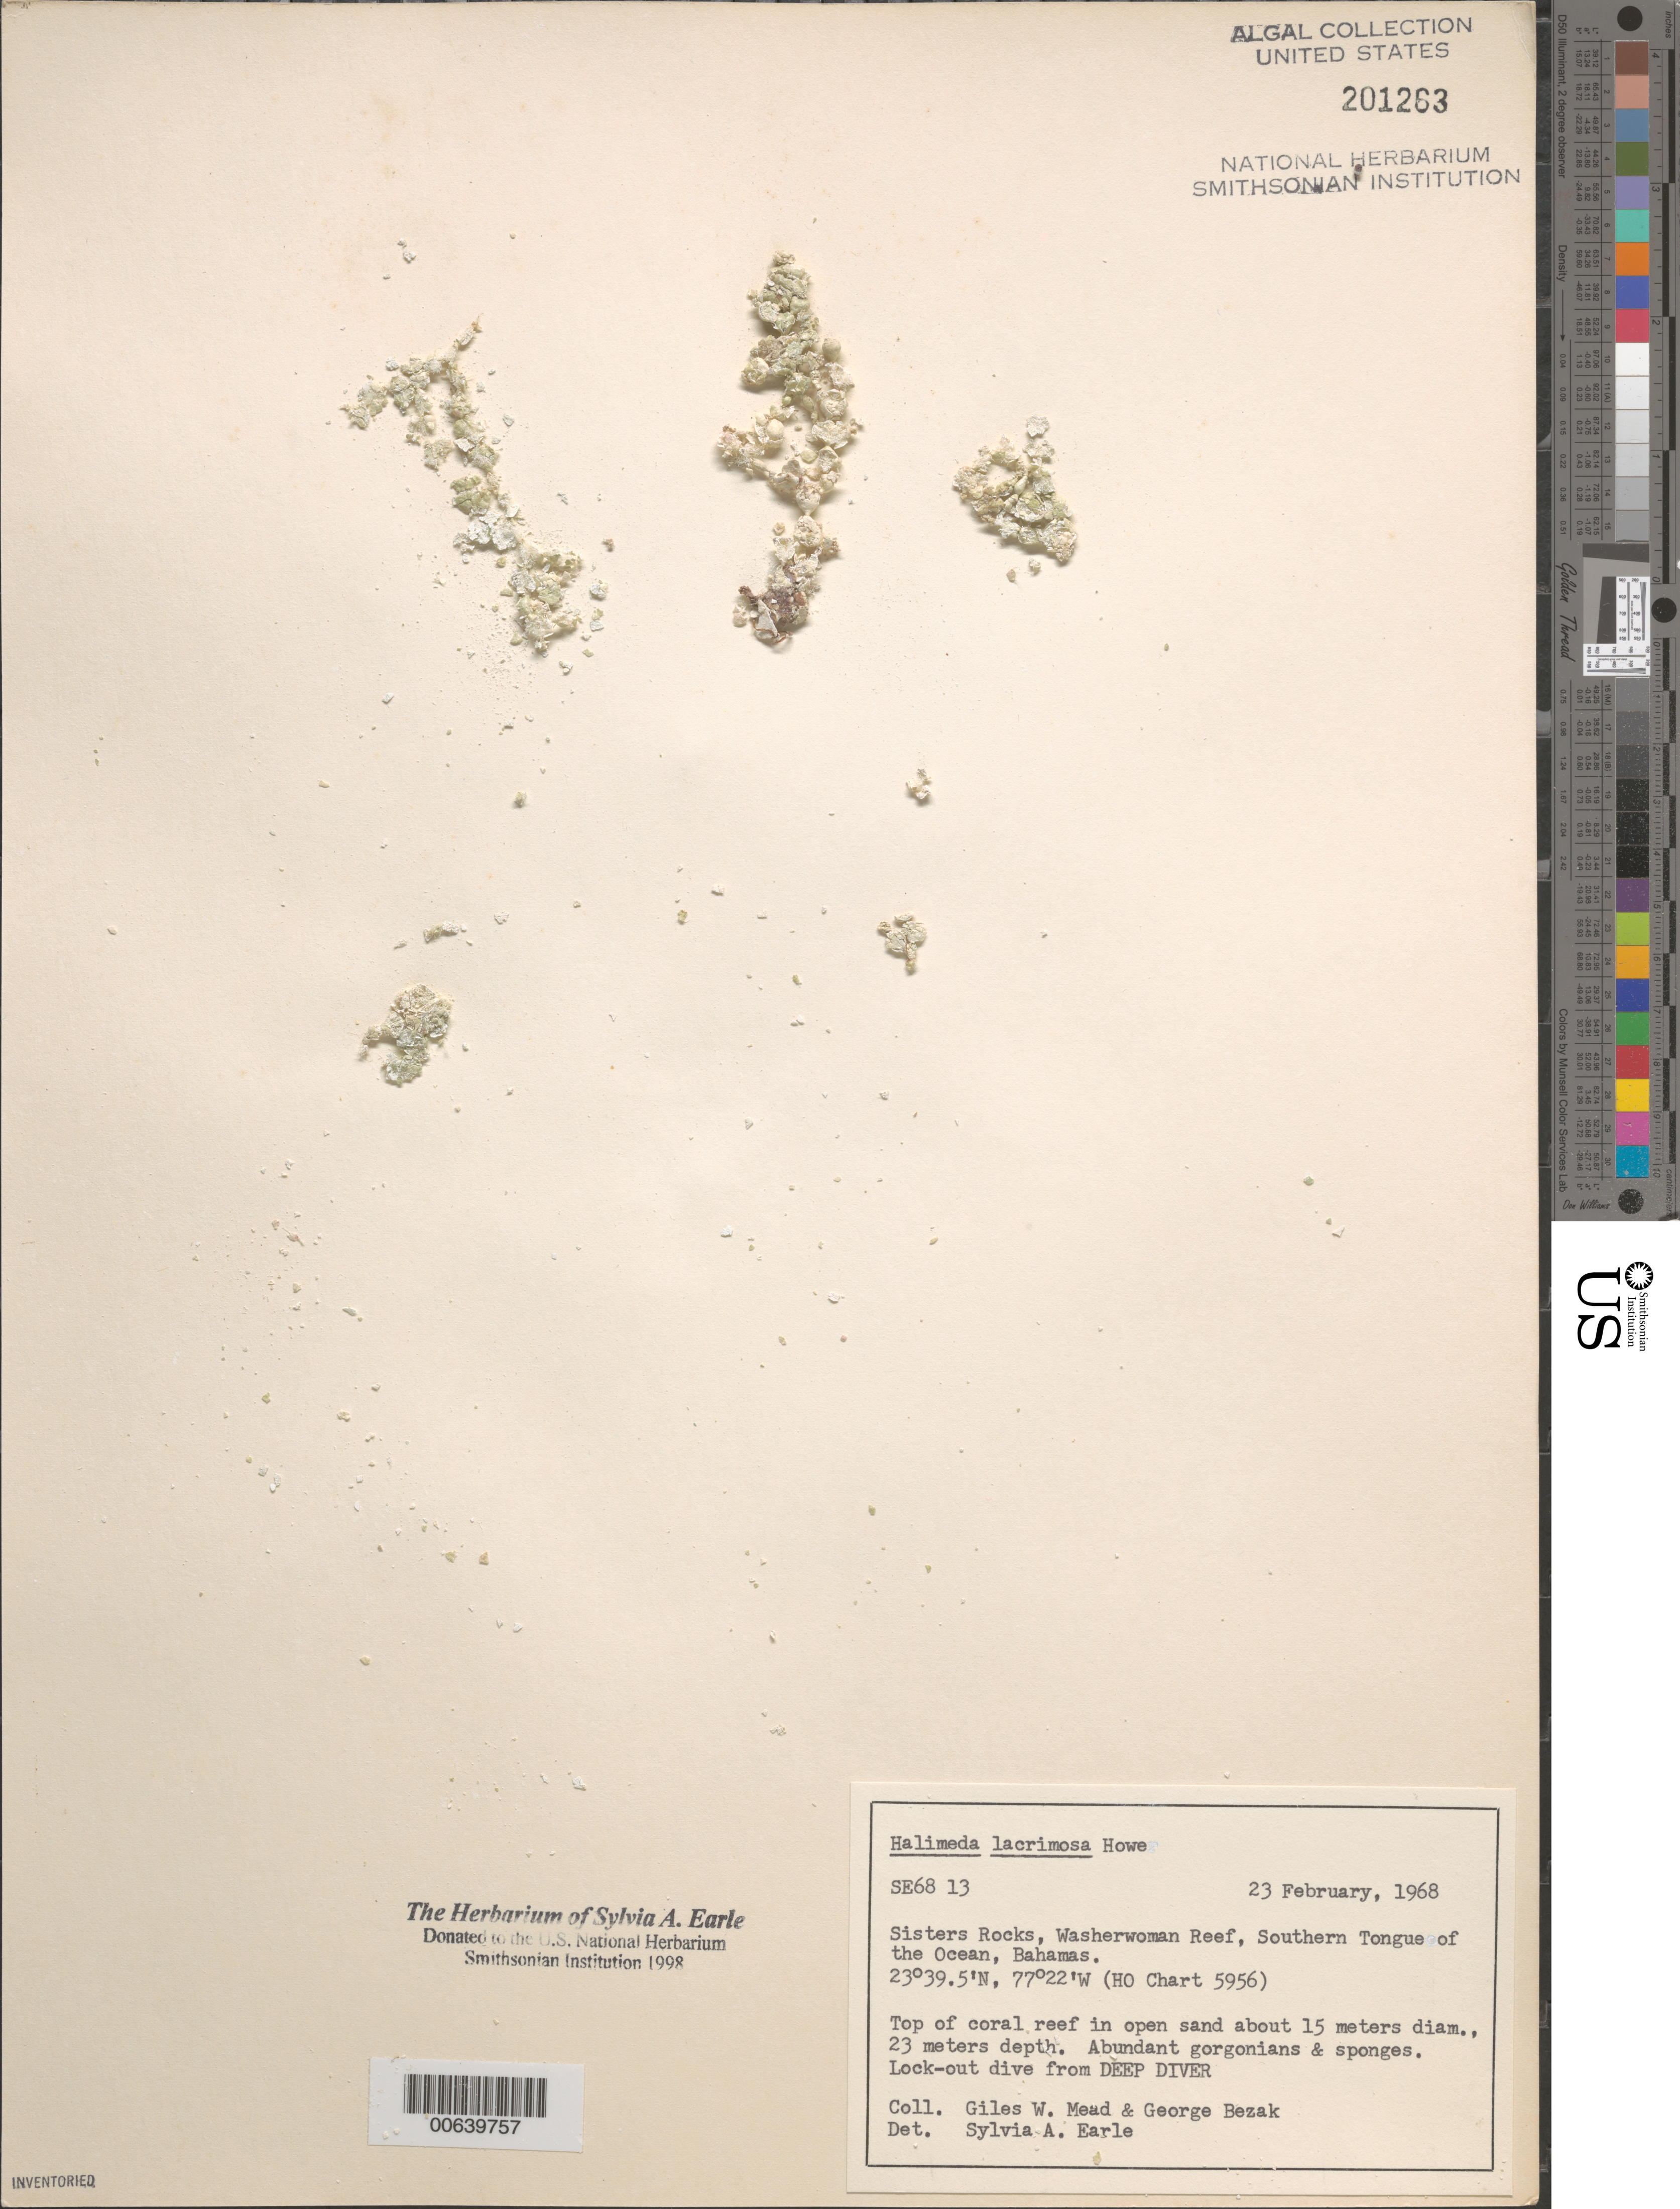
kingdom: Plantae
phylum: Chlorophyta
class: Ulvophyceae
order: Bryopsidales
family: Halimedaceae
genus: Halimeda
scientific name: Halimeda lacrimosa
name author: M. Howe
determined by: Earle, S. A.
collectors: G. W. Mead & G. Bezak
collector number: SE 6813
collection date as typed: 23 Feb 1968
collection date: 1968-02-23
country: Bahamas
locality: Sisters Rocks, Washerwoman Reef, Southern Tongue of the Ocean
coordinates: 23 39.5' N, 77 22' W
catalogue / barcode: US 201263